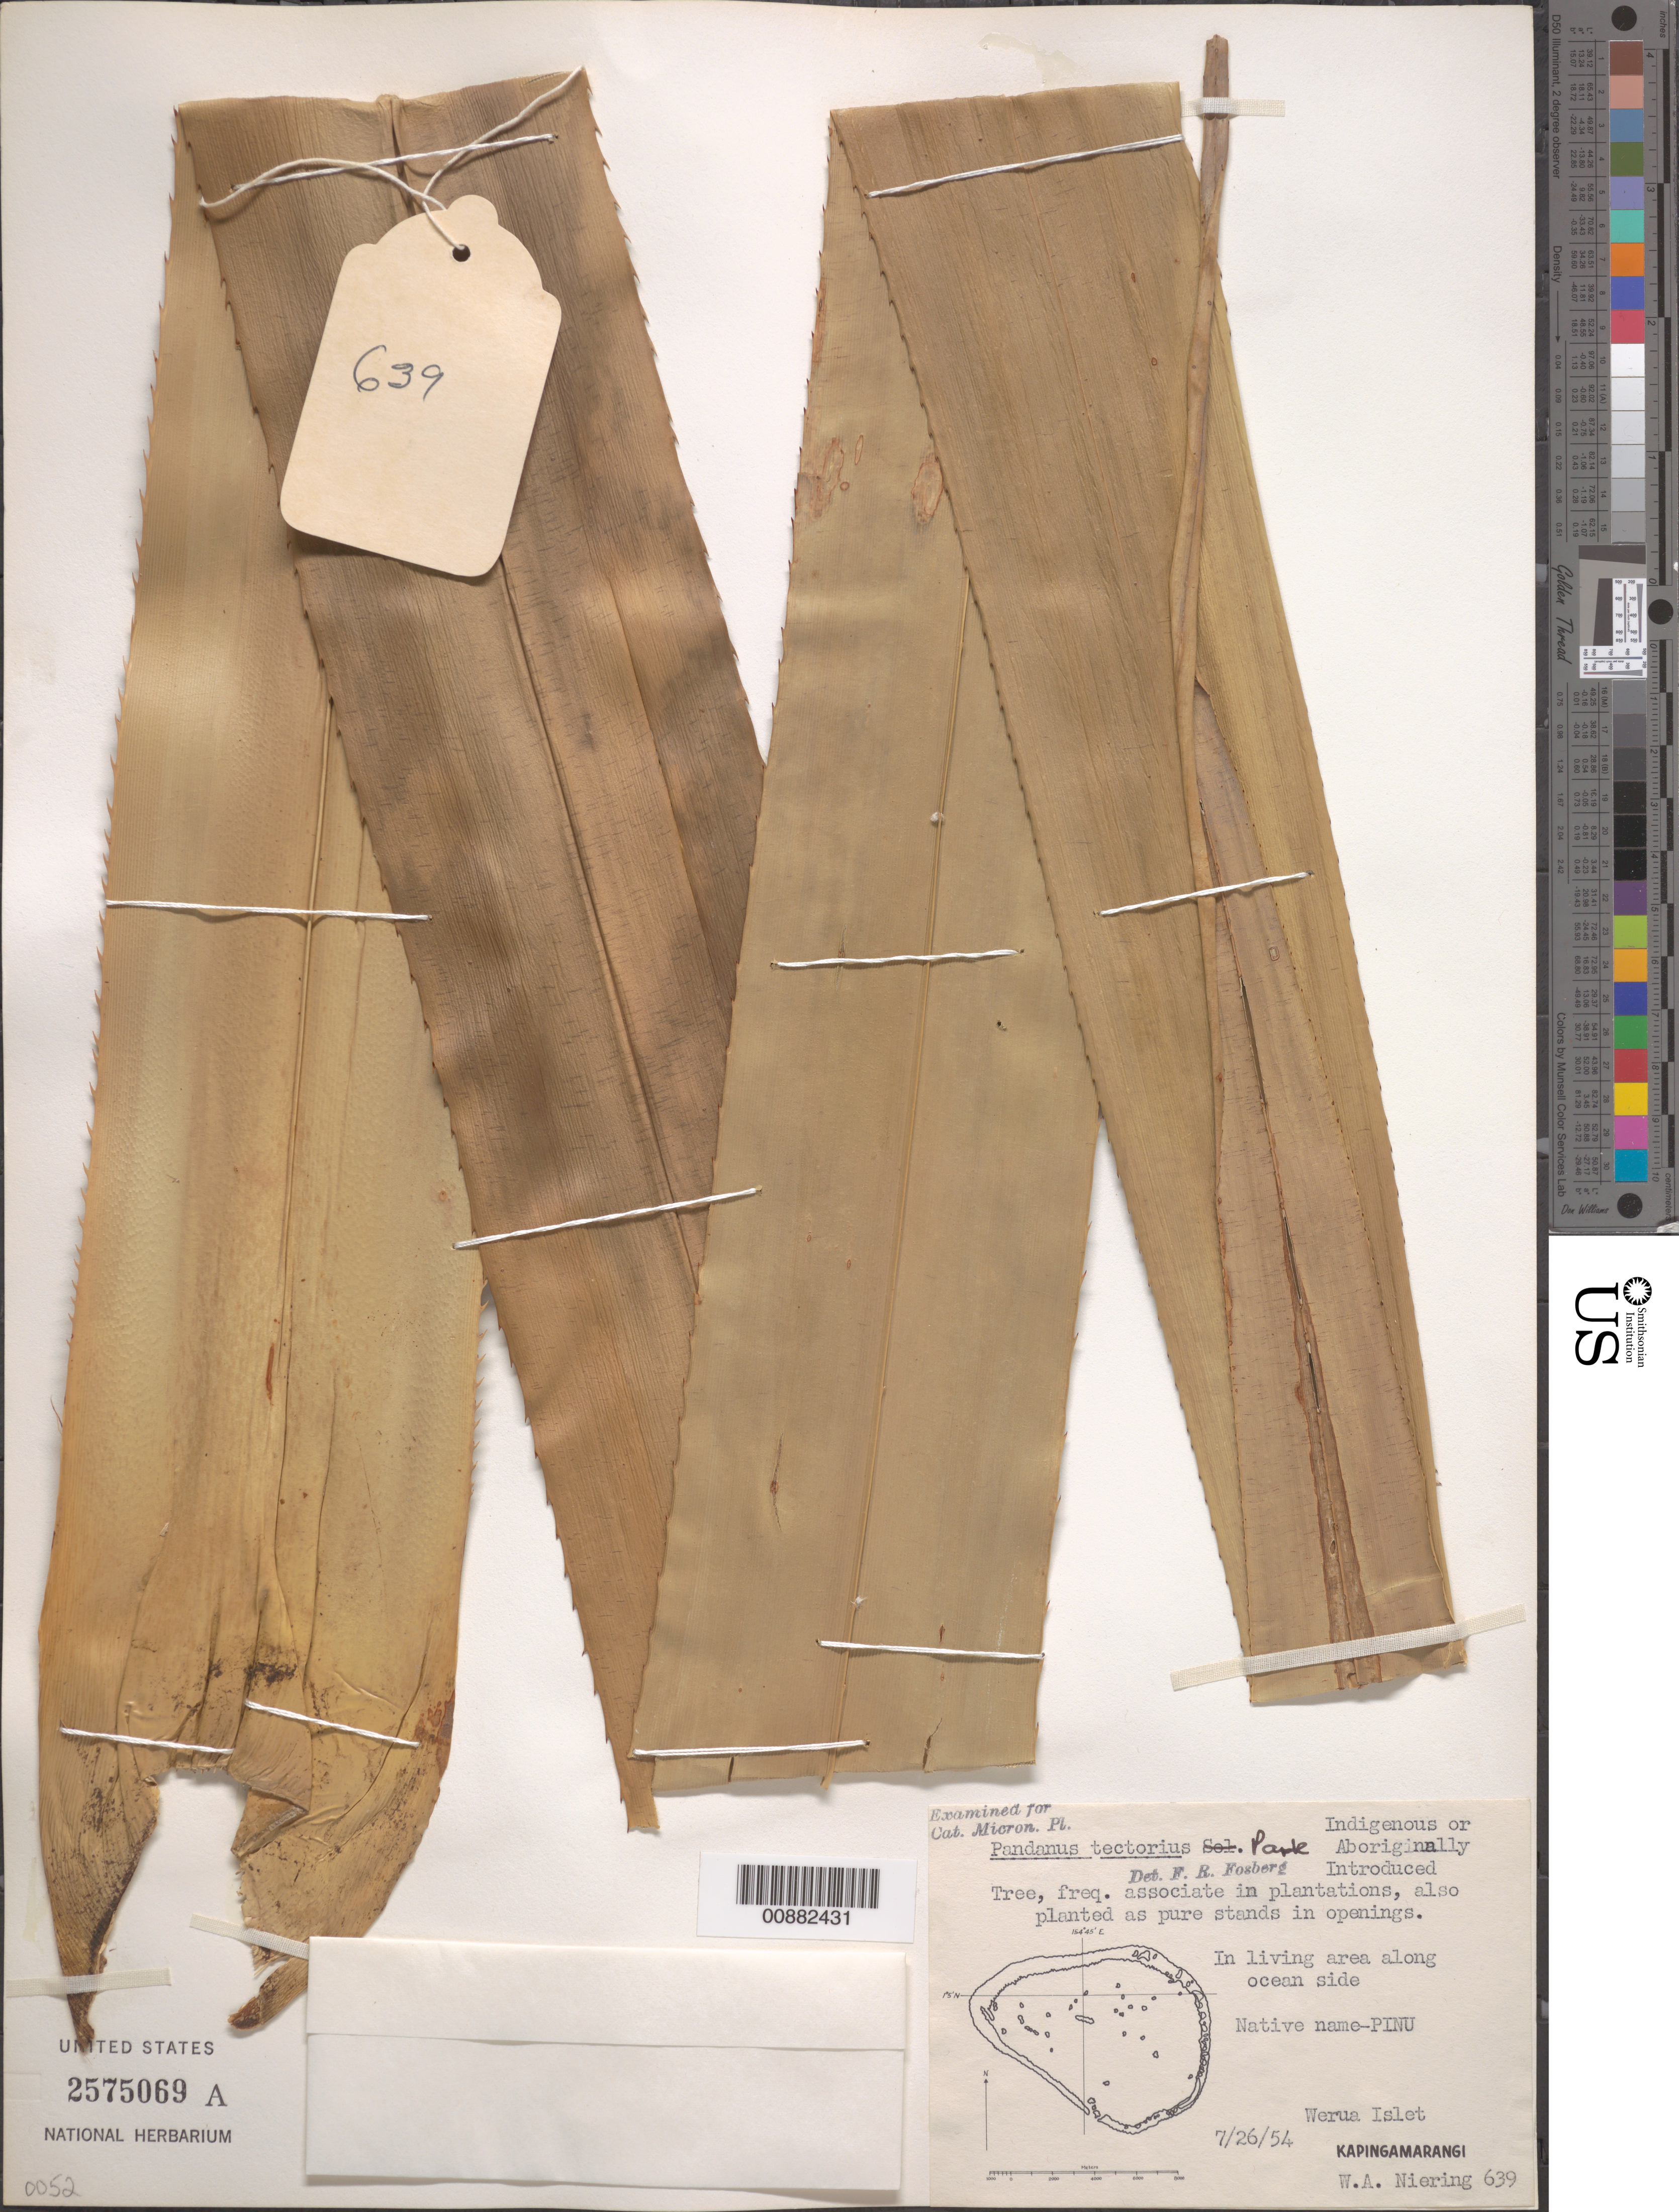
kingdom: Plantae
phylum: Tracheophyta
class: Liliopsida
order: Pandanales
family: Pandanaceae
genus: Pandanus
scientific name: Pandanus tectorius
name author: Parkinson ex DuRoi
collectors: W. Niering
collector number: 639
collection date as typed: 26 Jul 1954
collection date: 1954-07-26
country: Micronesia, Federated States of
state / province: Pohnpei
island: Kapingamarangi Atoll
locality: Werua Islet, Kapingamarangi Is.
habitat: Tree, freq. associate in plantations, also planted as pure stands in openings. In living area along ocean side.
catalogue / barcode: US 2575069